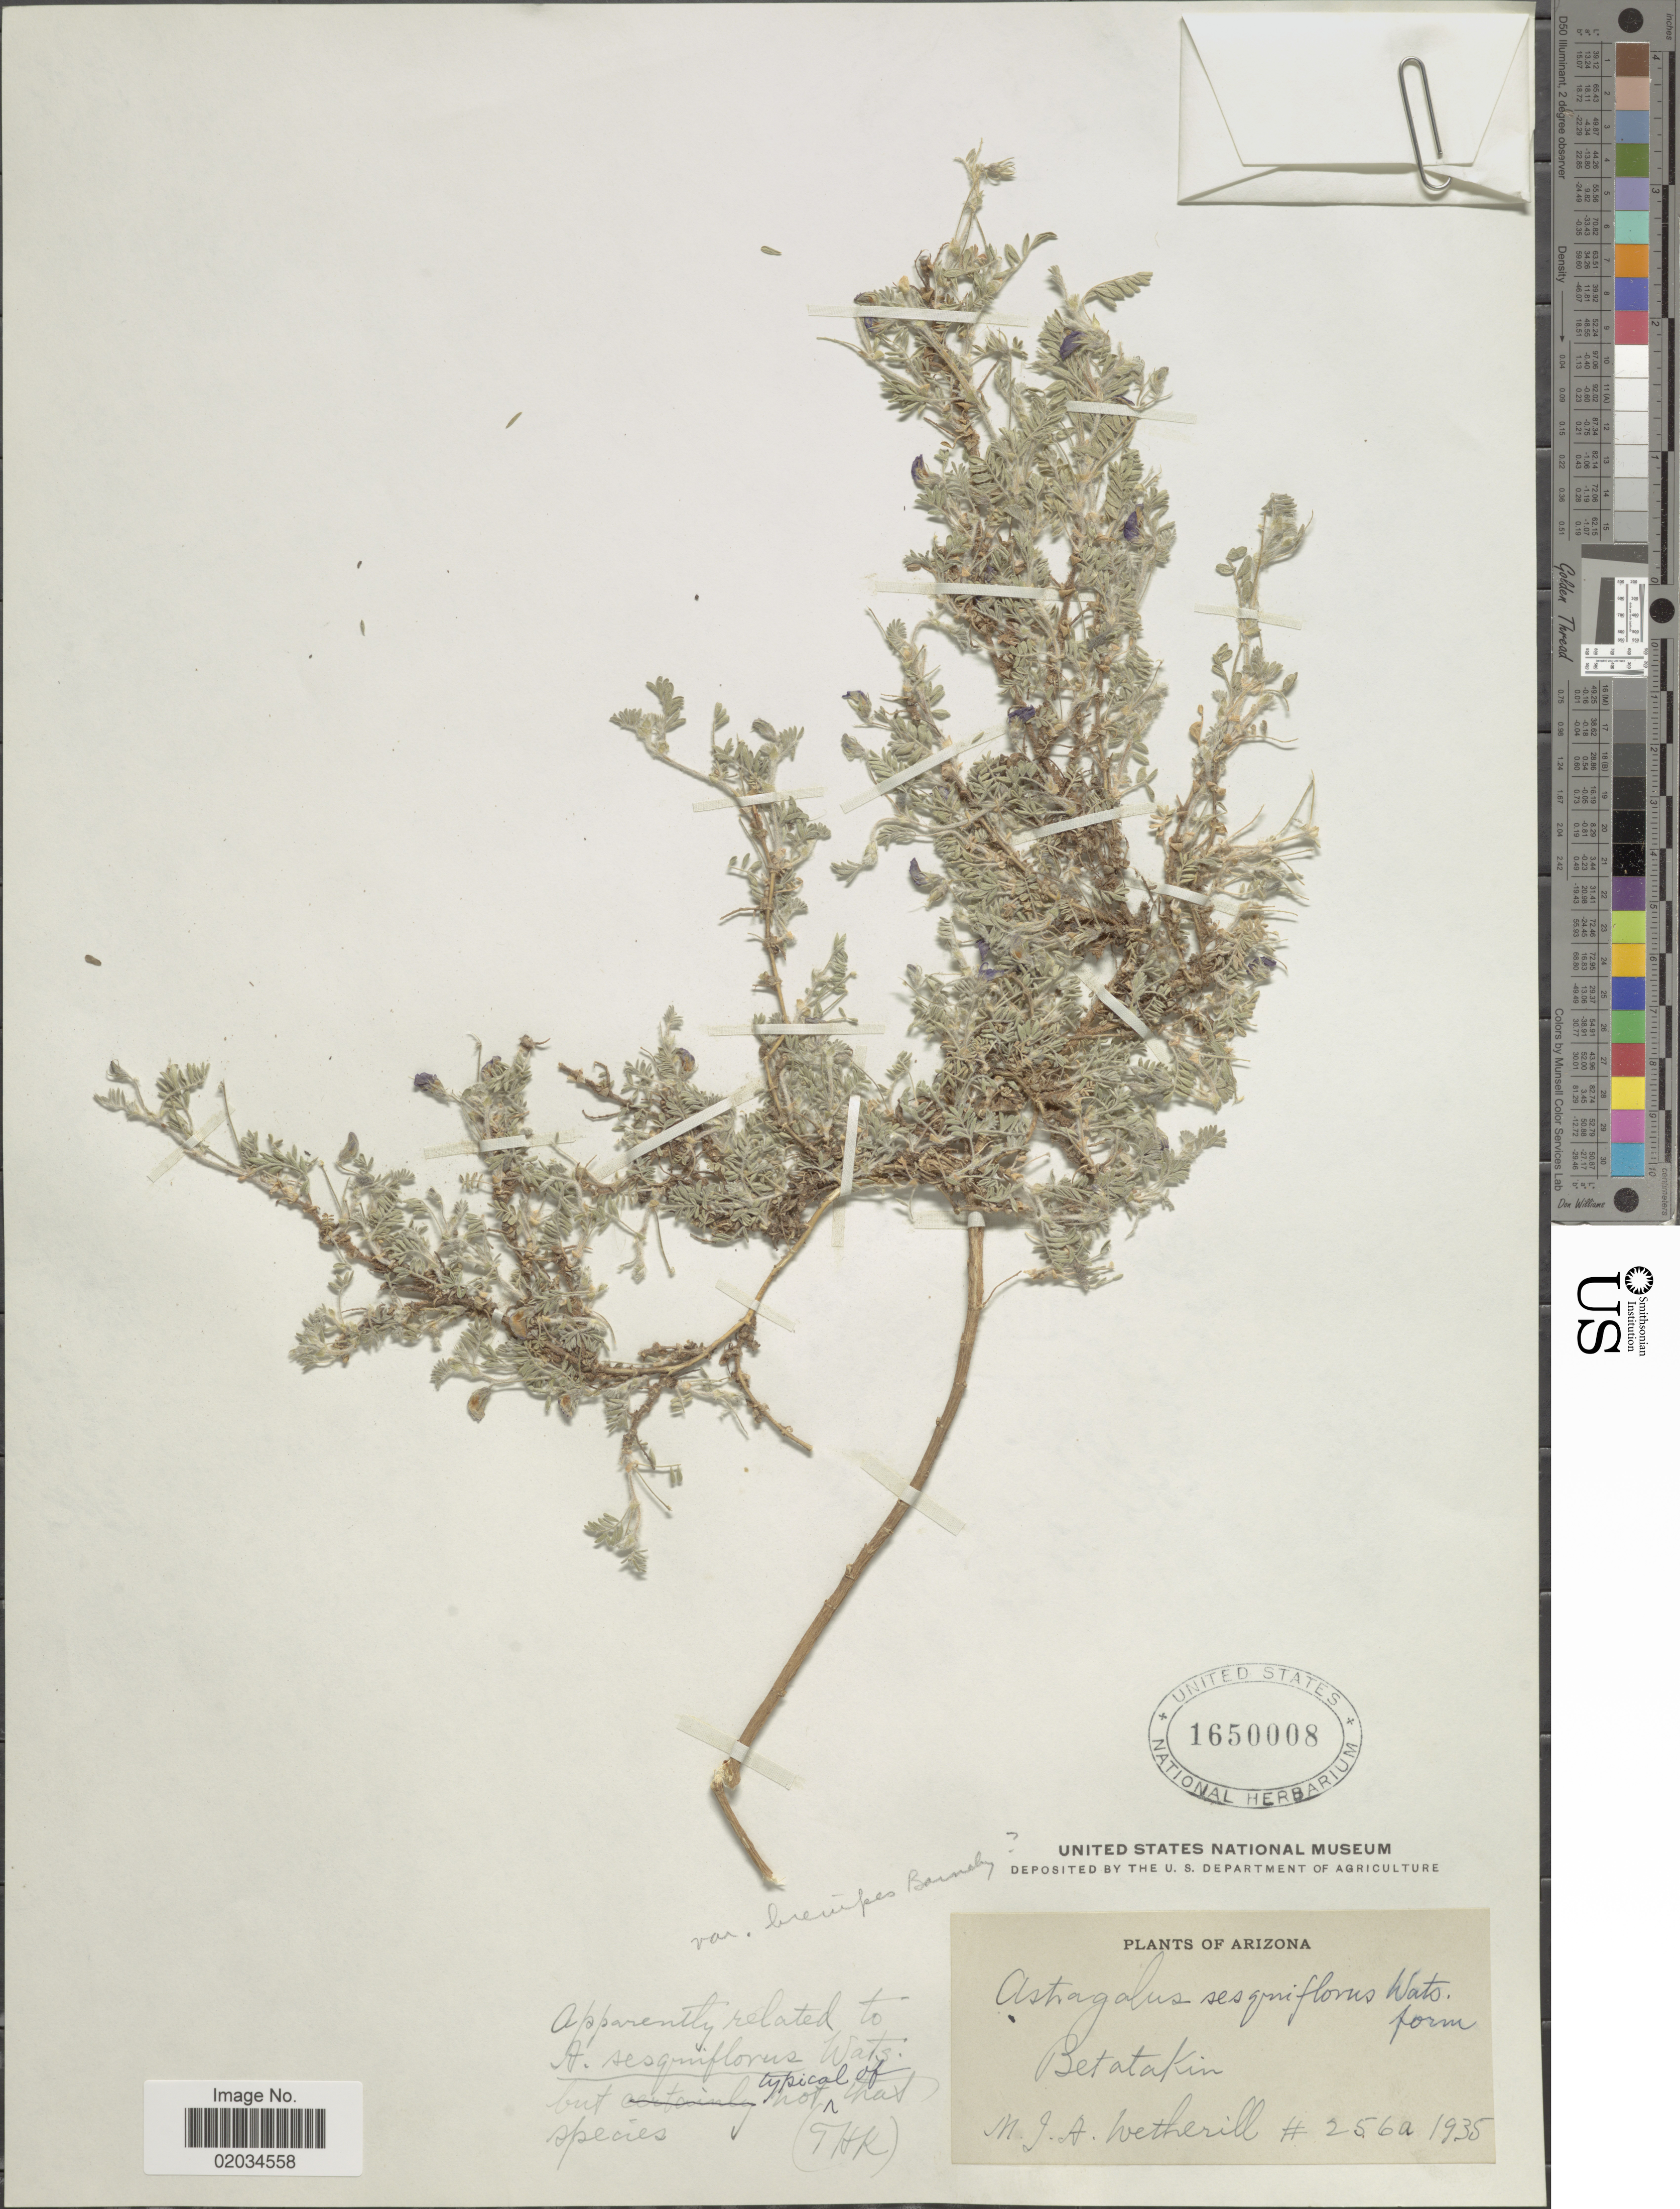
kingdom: Plantae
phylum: Tracheophyta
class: Magnoliopsida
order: Fabales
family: Fabaceae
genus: Astragalus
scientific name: Astragalus sesquiflorus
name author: S. Watson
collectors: M. Wetherill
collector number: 256a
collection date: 1935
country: United States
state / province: Arizona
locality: Betatakin.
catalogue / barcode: US 1650008